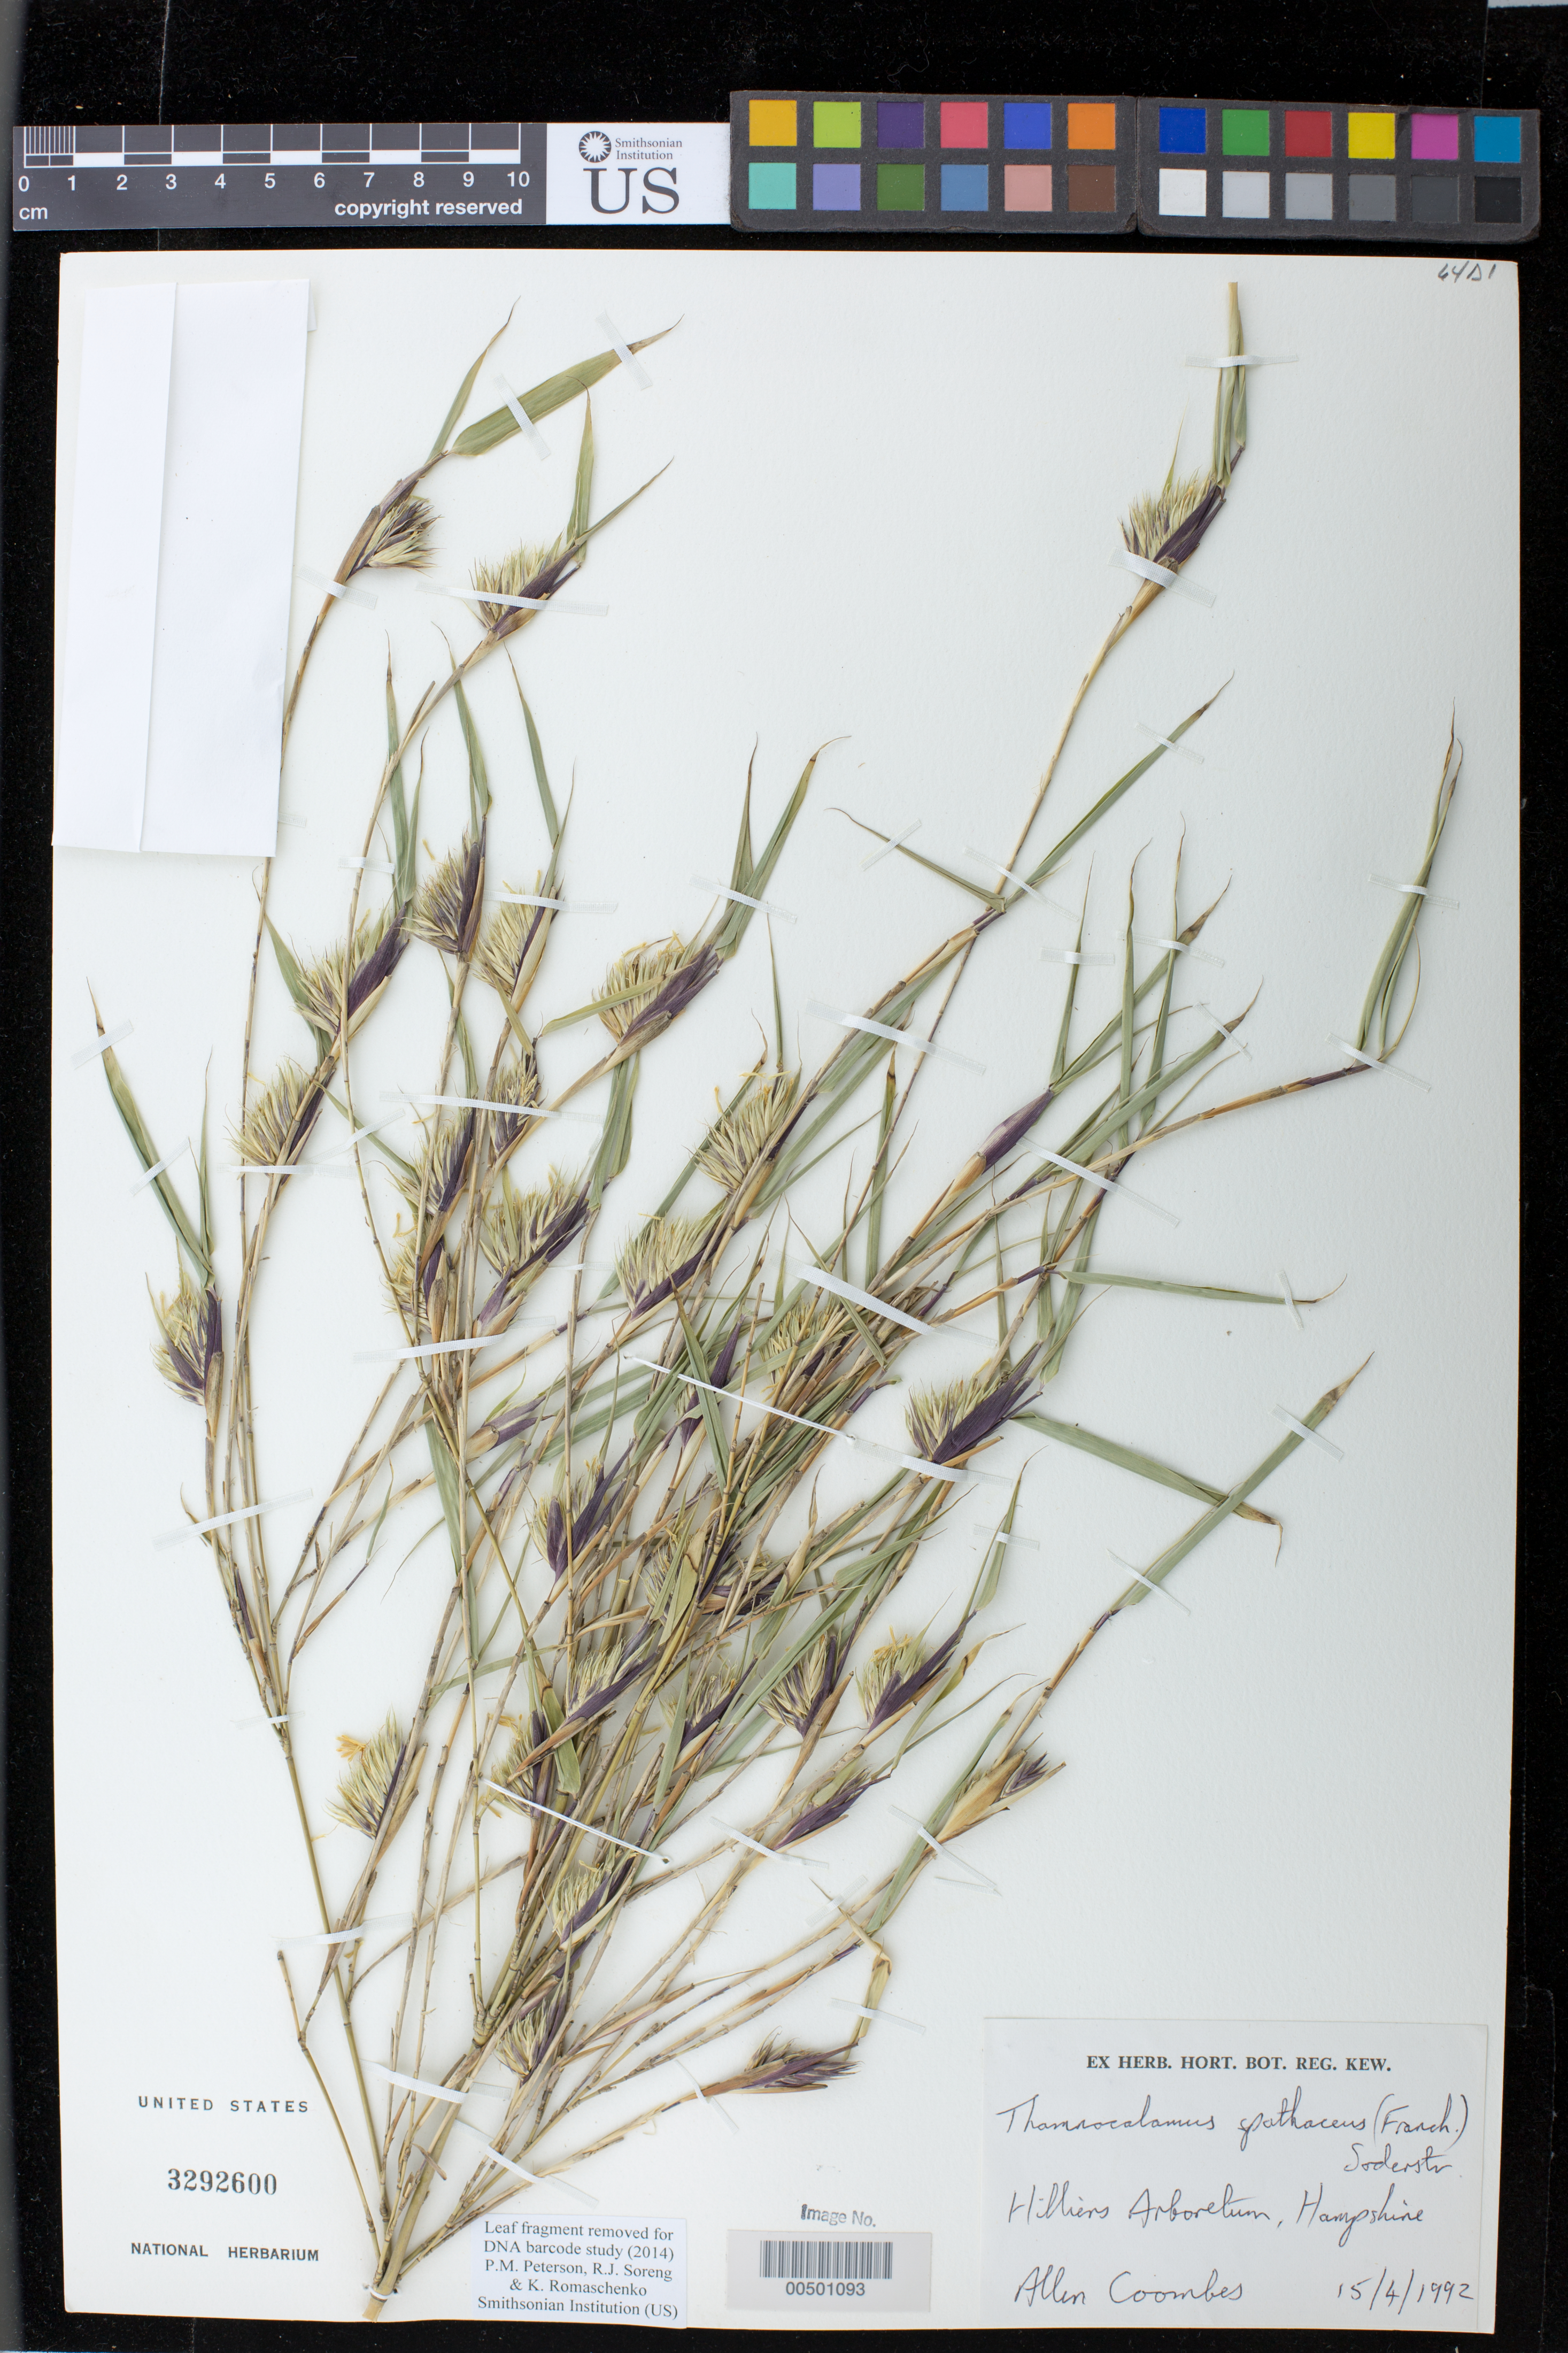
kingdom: Plantae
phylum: Tracheophyta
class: Liliopsida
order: Poales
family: Poaceae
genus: Thamnocalamus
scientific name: Thamnocalamus spathaceus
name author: (Franch.) Soderstr.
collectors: A. Coombes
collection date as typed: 15 Apr 1992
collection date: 1992-04-15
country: United Kingdom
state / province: England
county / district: Hampshire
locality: Hilliers arboretum, hampshire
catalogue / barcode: US 3292600